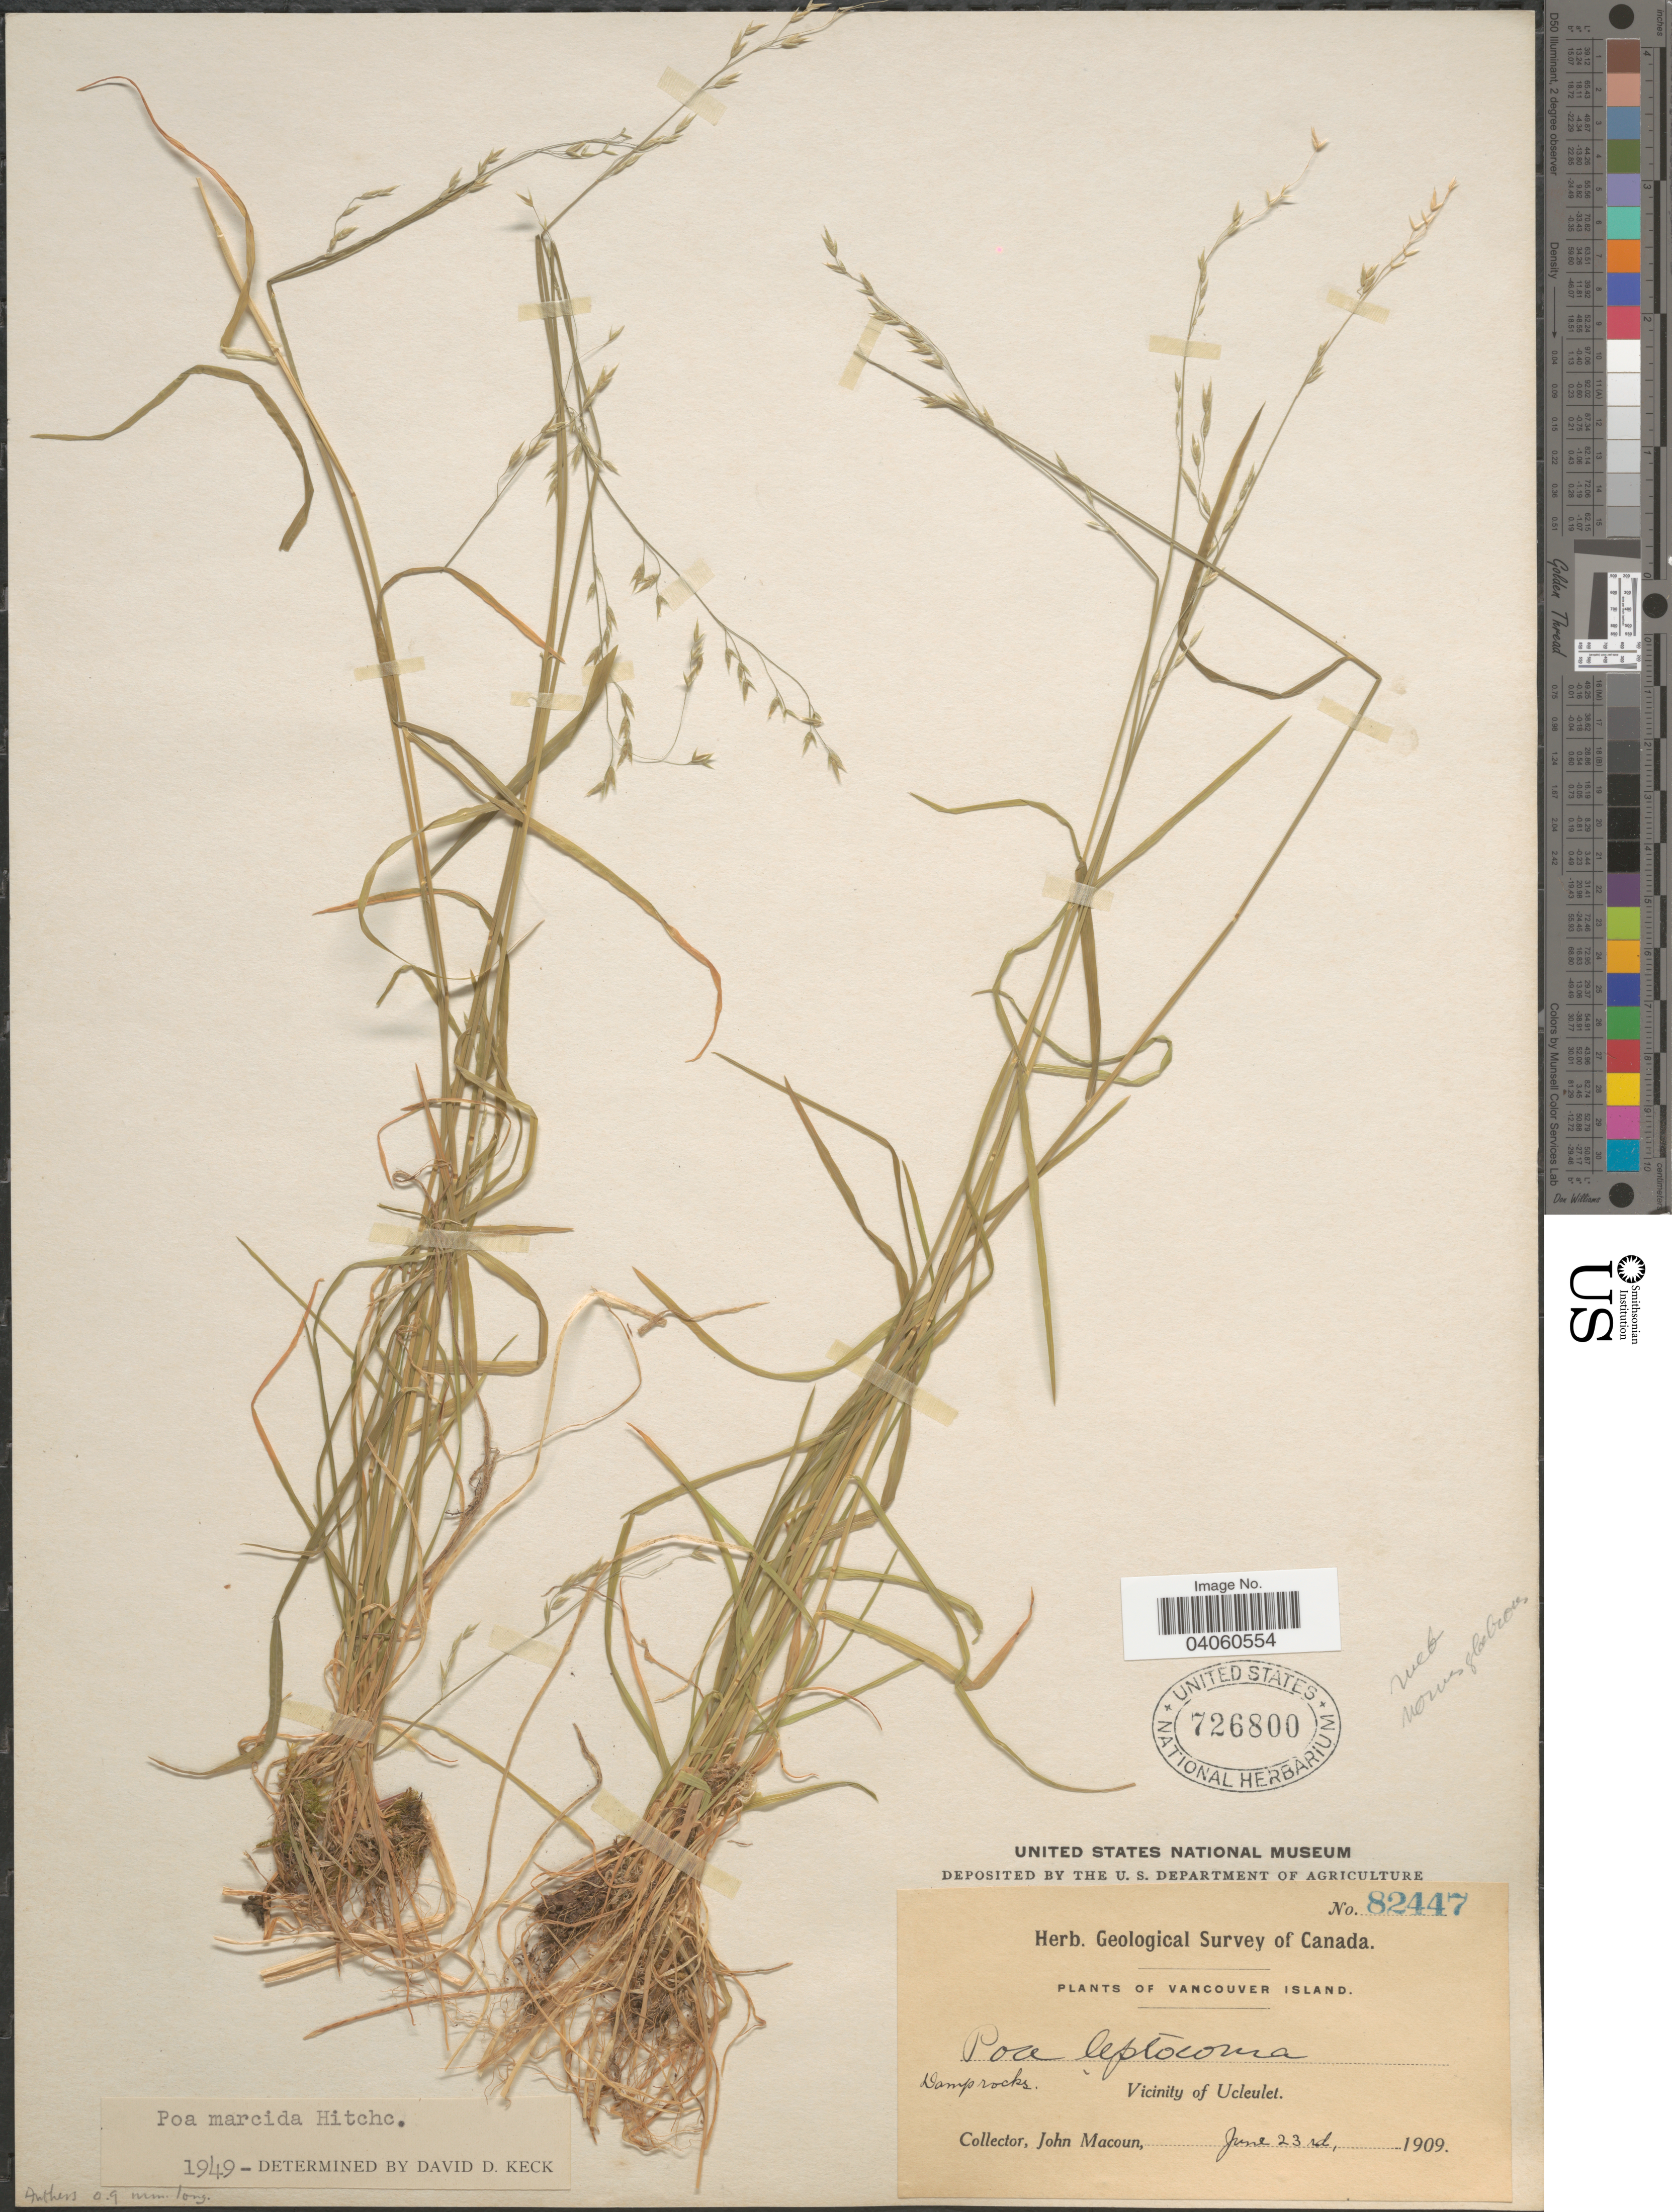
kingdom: Plantae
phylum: Tracheophyta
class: Liliopsida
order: Poales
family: Poaceae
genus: Poa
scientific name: Poa marcida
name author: Hitchc.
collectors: J. Macoun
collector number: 82447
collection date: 1909-06-23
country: Canada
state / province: British Columbia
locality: Vancouver Island. Vicinity of Ucleulet.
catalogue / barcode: US 726800